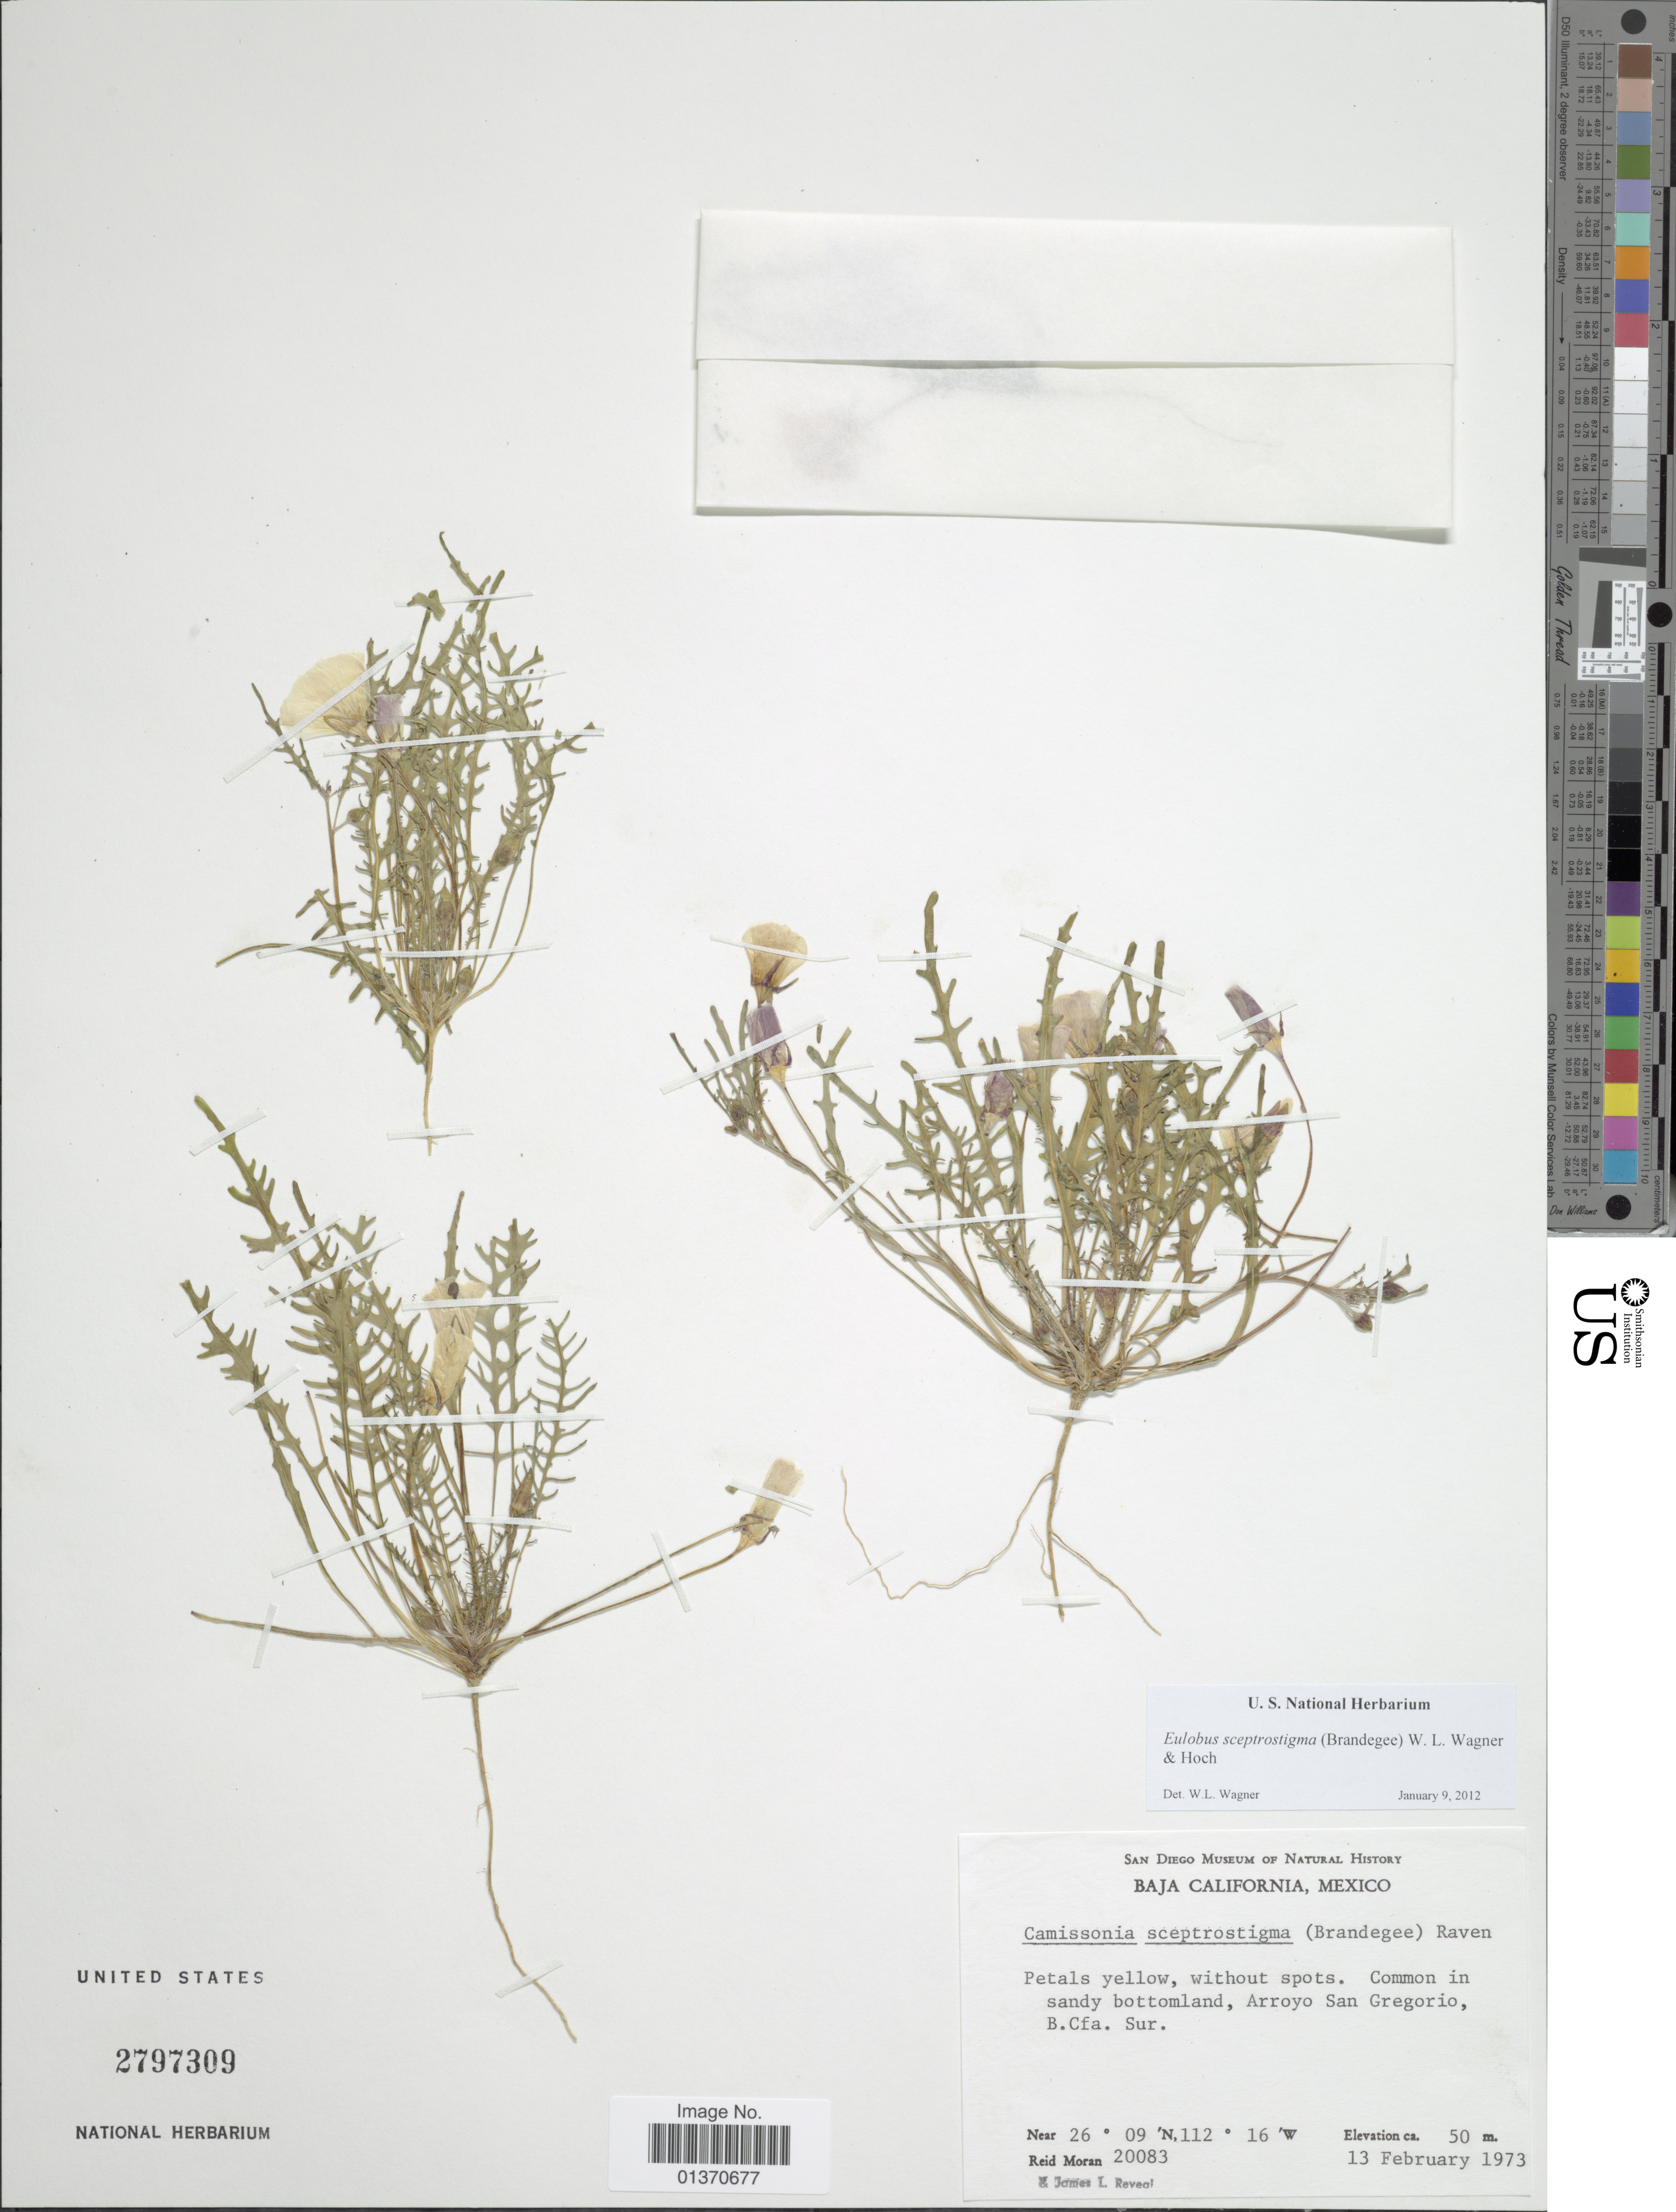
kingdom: Plantae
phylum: Tracheophyta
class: Magnoliopsida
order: Myrtales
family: Onagraceae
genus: Eulobus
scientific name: Eulobus sceptrostigma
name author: (Brandegee) W.L. Wagner & Hoch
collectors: R. Moran & J. L. Reveal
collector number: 20083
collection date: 1973-02-13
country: Mexico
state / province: Baja California Sur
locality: Arroyo San Gregorio, B. Cfa. Sur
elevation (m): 50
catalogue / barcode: US 2797309